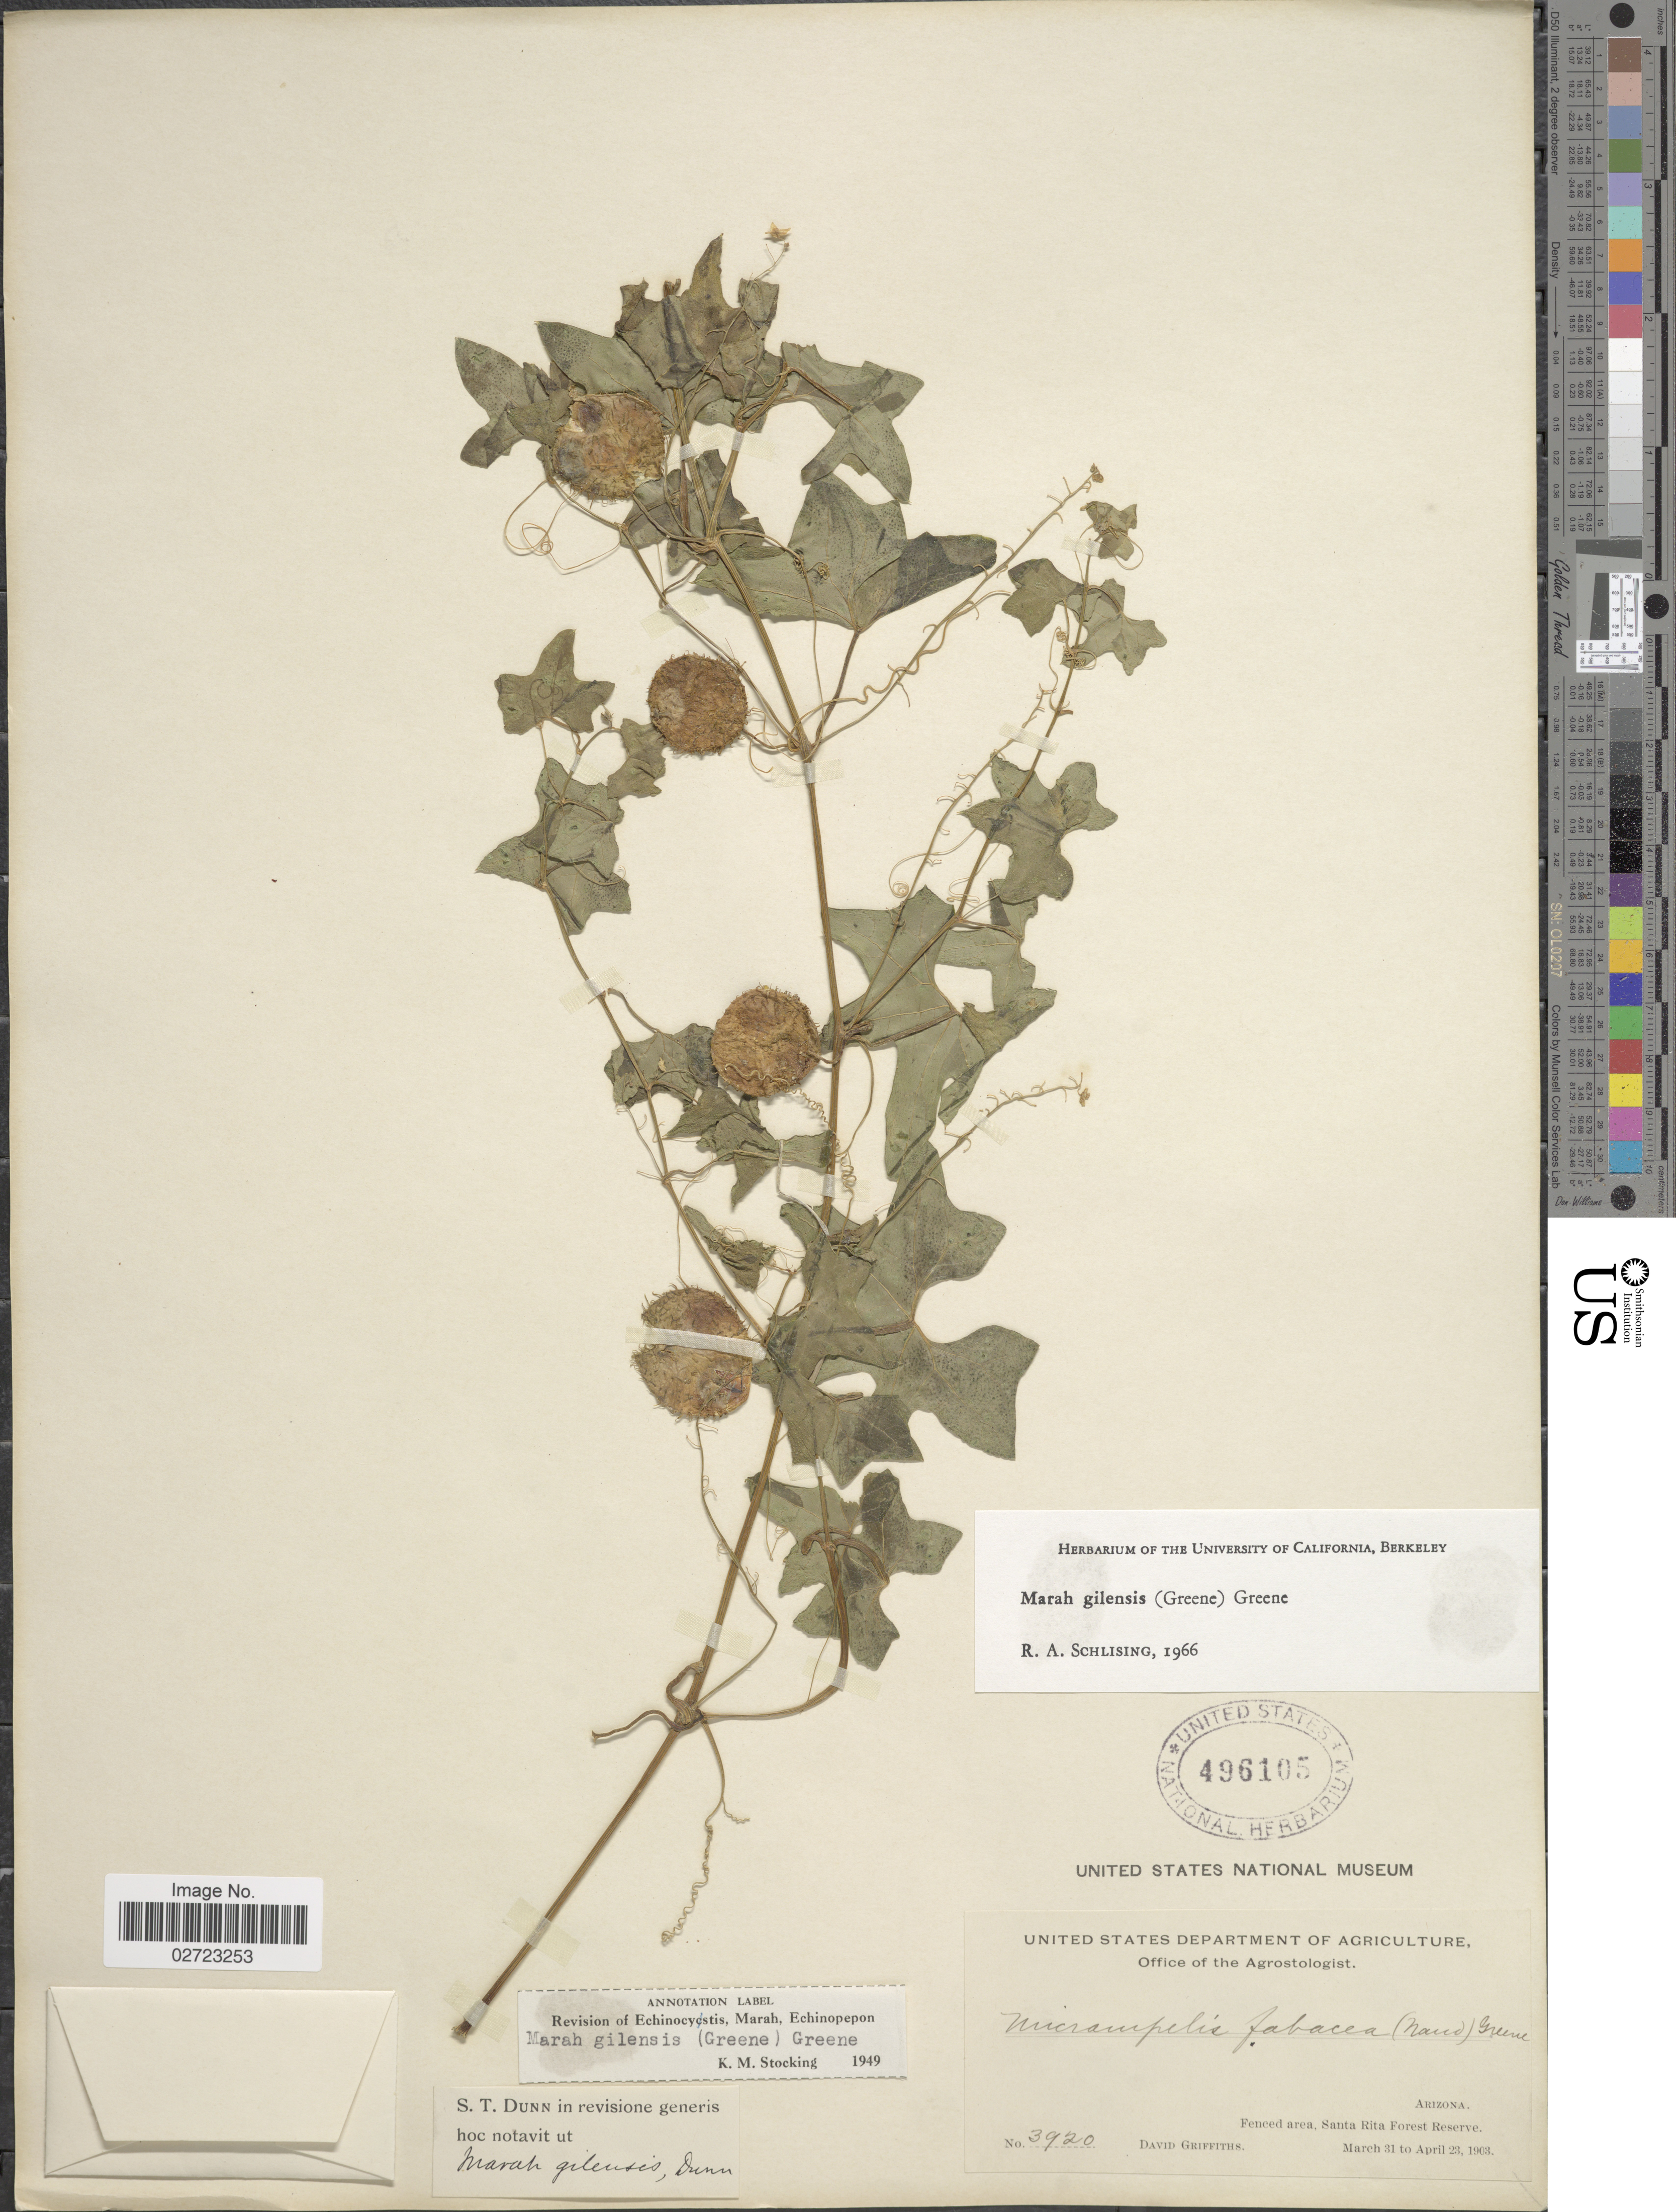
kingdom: Plantae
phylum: Tracheophyta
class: Magnoliopsida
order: Cucurbitales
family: Cucurbitaceae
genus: Marah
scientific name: Marah gilensis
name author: (Greene) Greene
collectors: D. Griffiths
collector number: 3920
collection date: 1903-03-31/1903-04-23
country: United States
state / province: Arizona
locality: Fenced area, Santa Rita Forest Reserve.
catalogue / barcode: US 496105